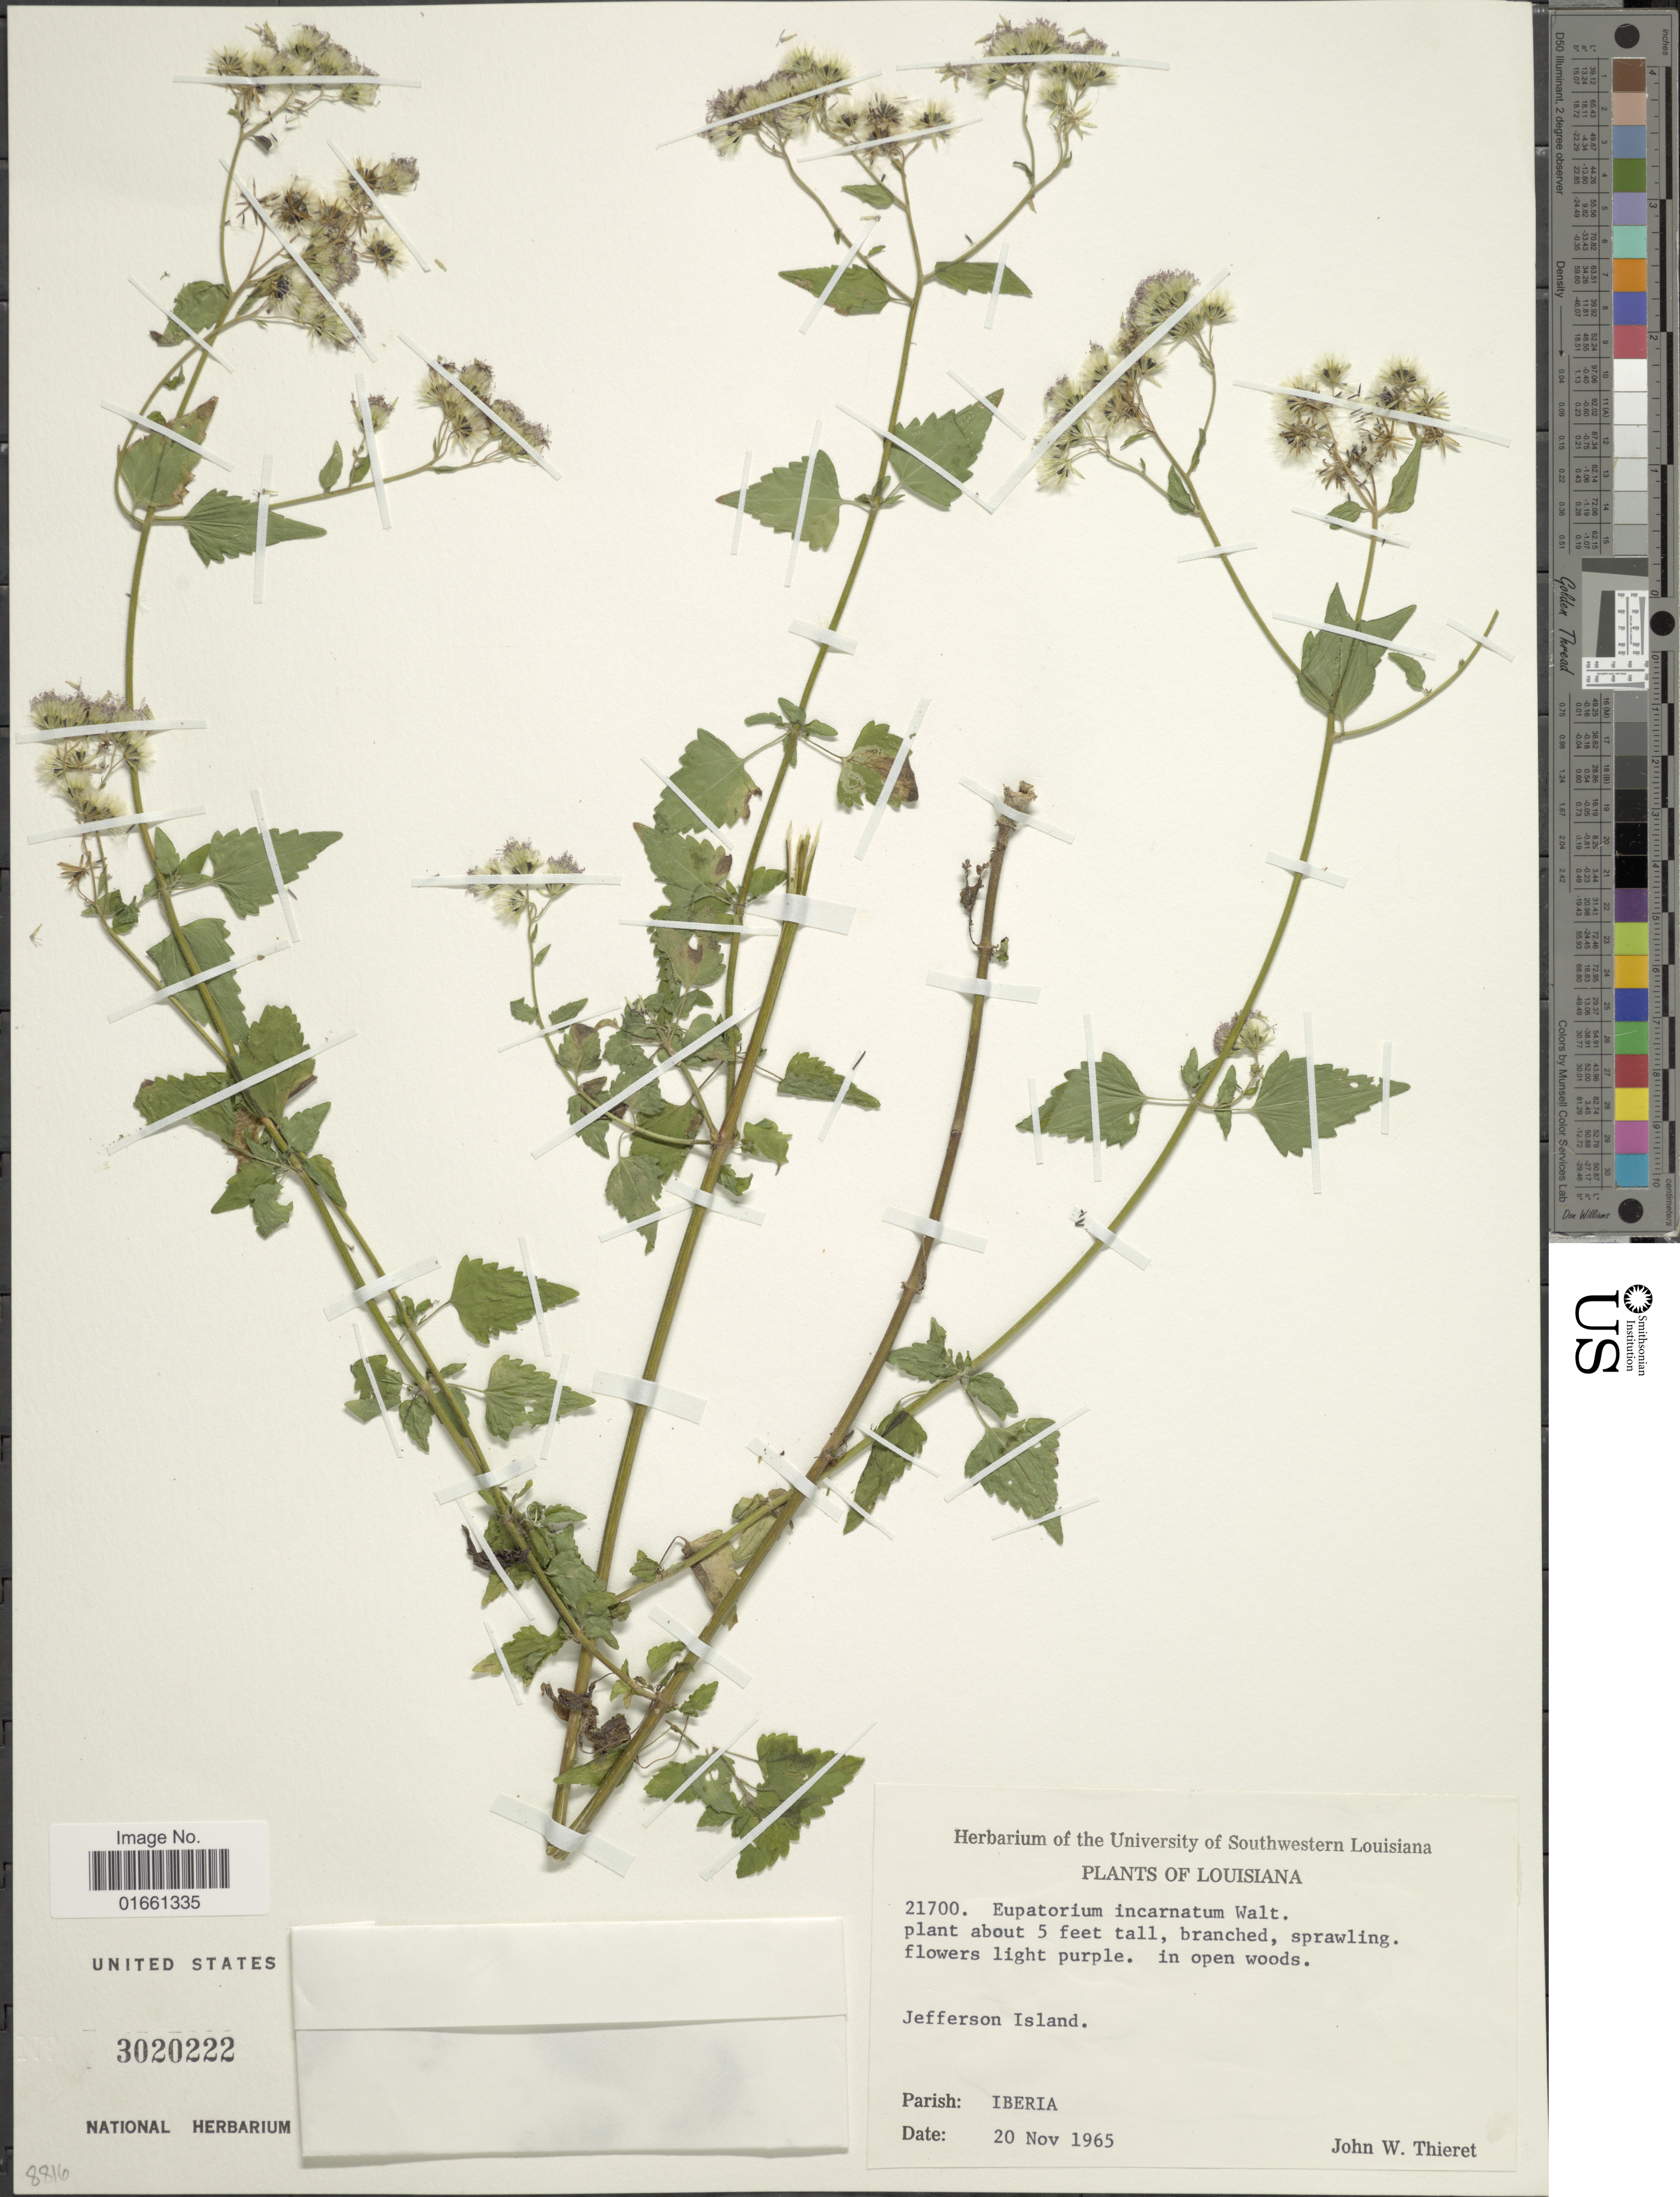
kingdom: Plantae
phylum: Tracheophyta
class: Magnoliopsida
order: Asterales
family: Asteraceae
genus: Fleischmannia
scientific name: Fleischmannia incarnata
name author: (Walter) R.M. King & H. Rob.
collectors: J. W. Thieret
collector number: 21700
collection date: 1965-11-20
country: United States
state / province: Louisiana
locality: Jefferson Island. Iberia.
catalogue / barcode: US 3020222